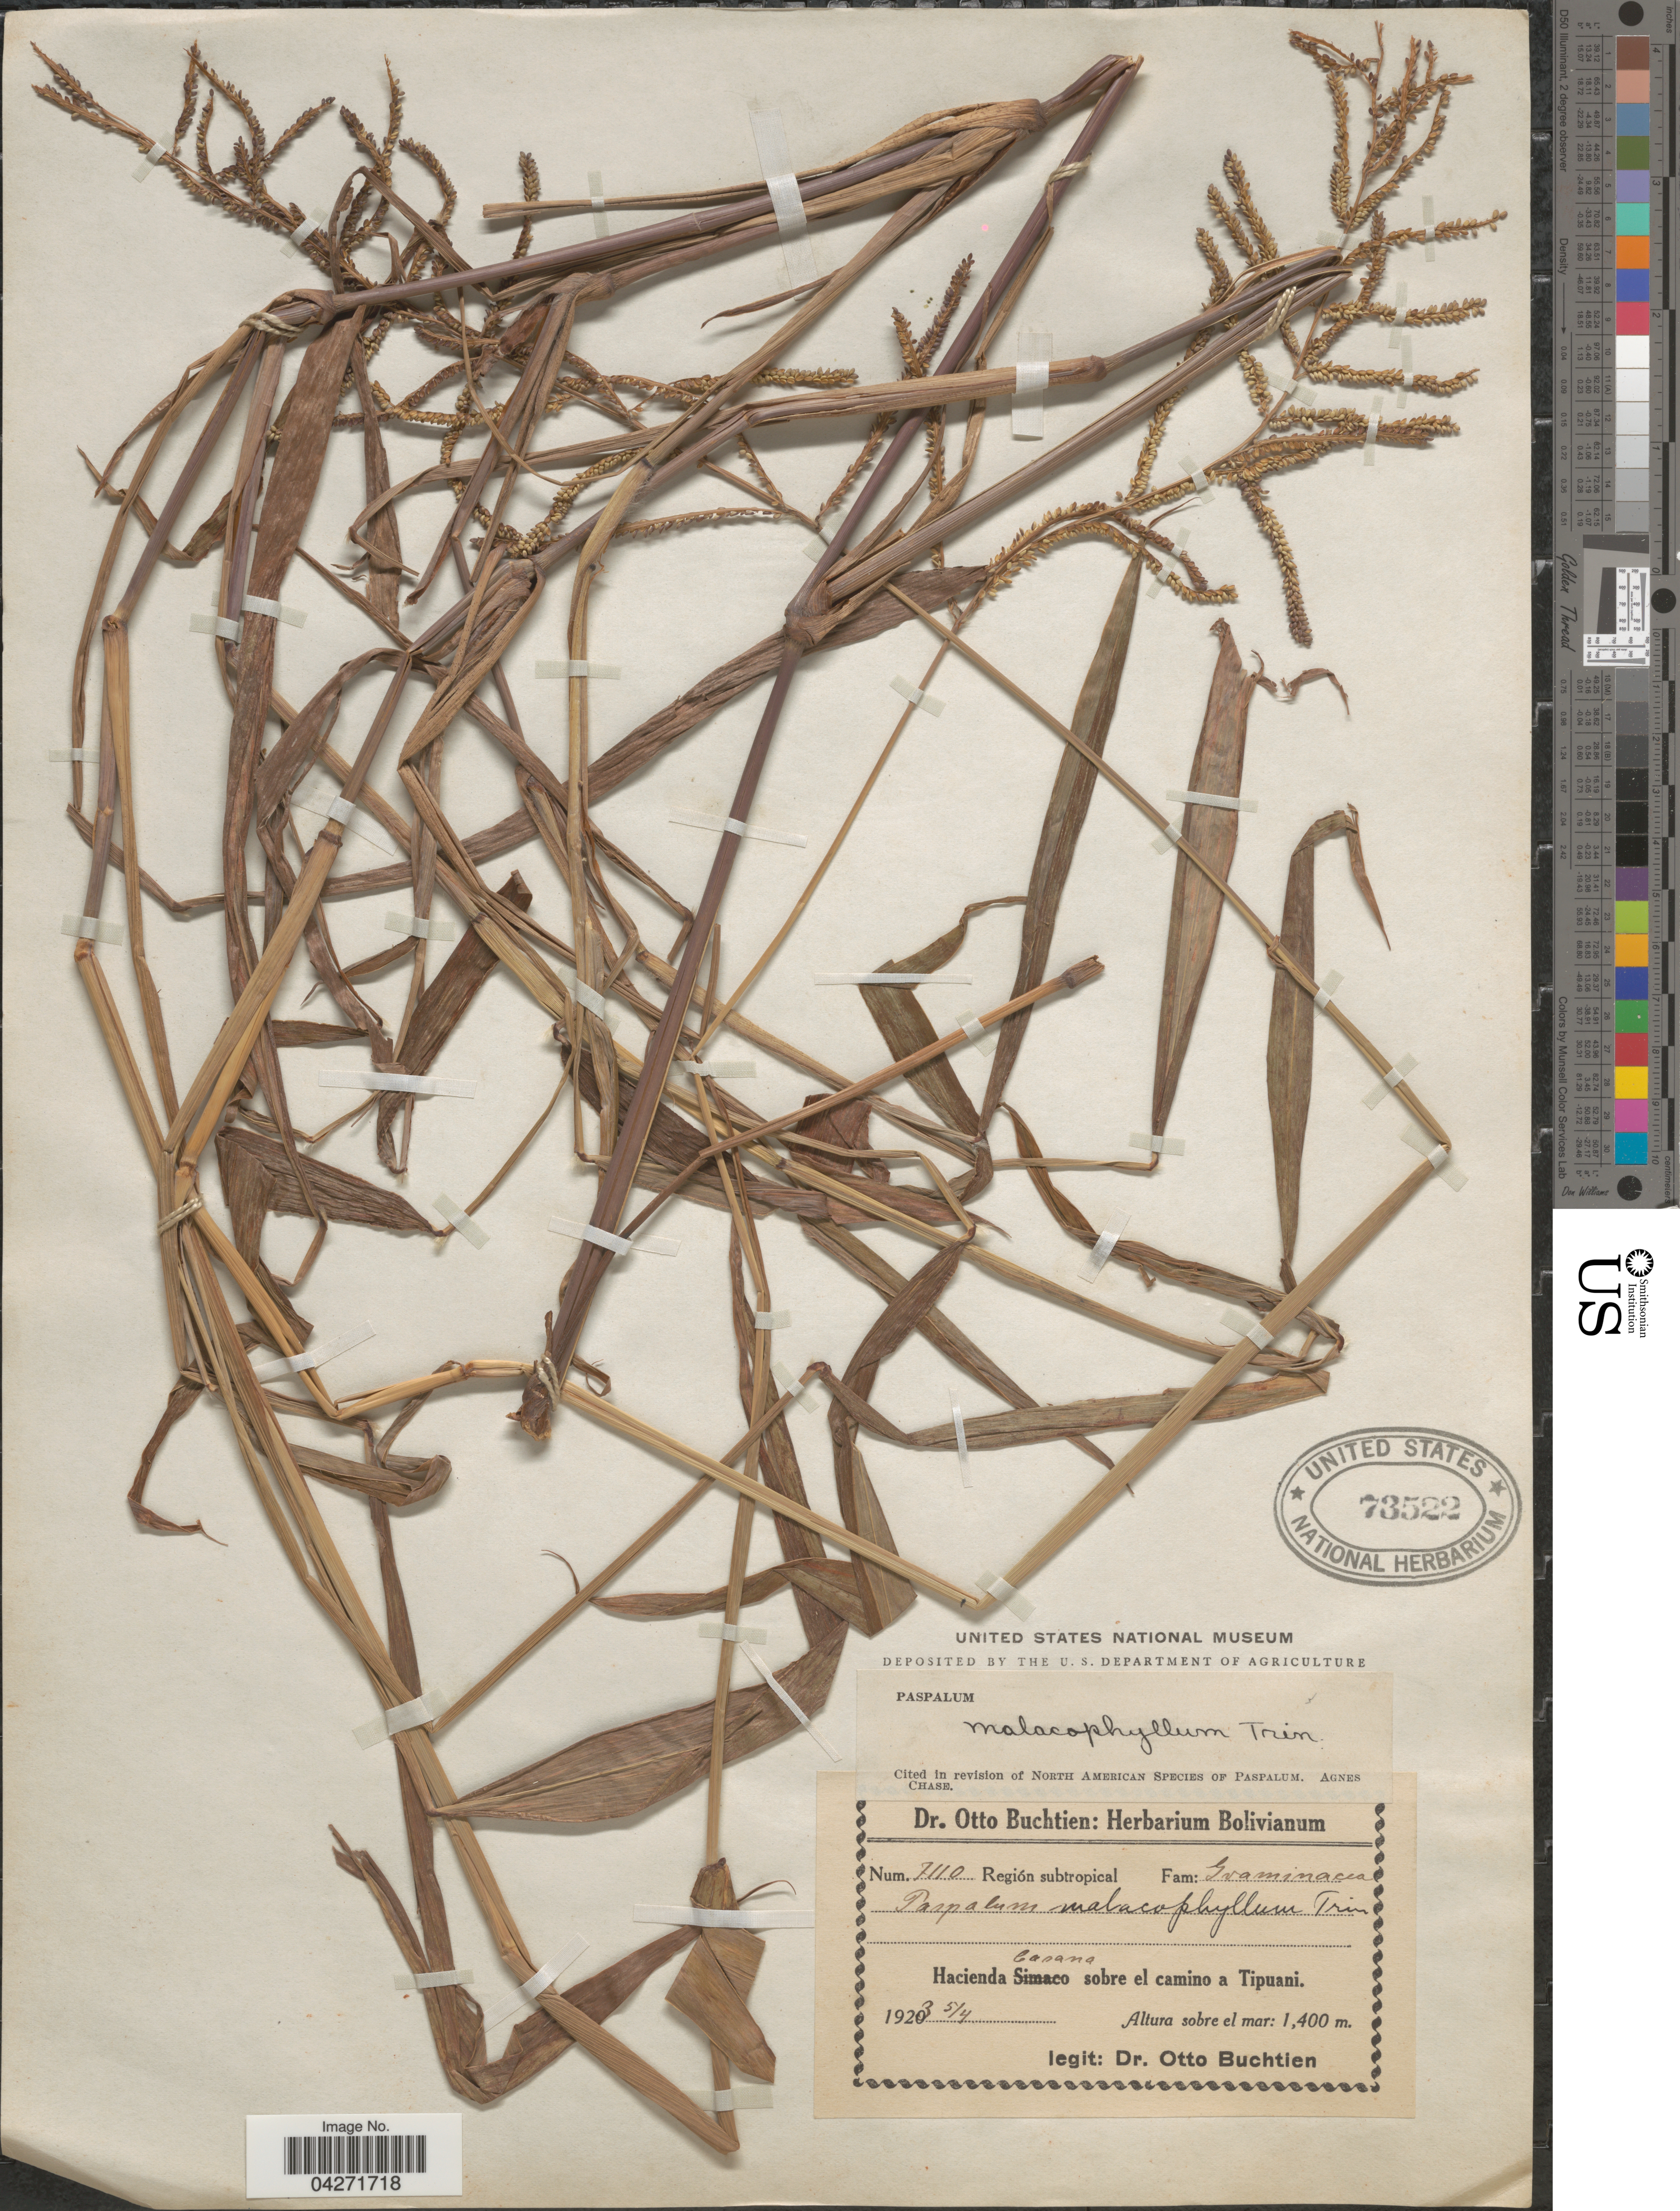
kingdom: Plantae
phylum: Tracheophyta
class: Liliopsida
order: Poales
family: Poaceae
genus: Paspalum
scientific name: Paspalum malacophyllum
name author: Trin.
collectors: O. Buchtien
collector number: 7110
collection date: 1923-04-05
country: Bolivia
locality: Región subtropical. Hacienda Casana sobre el camino a Tipuani.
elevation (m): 1400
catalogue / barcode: US 73522